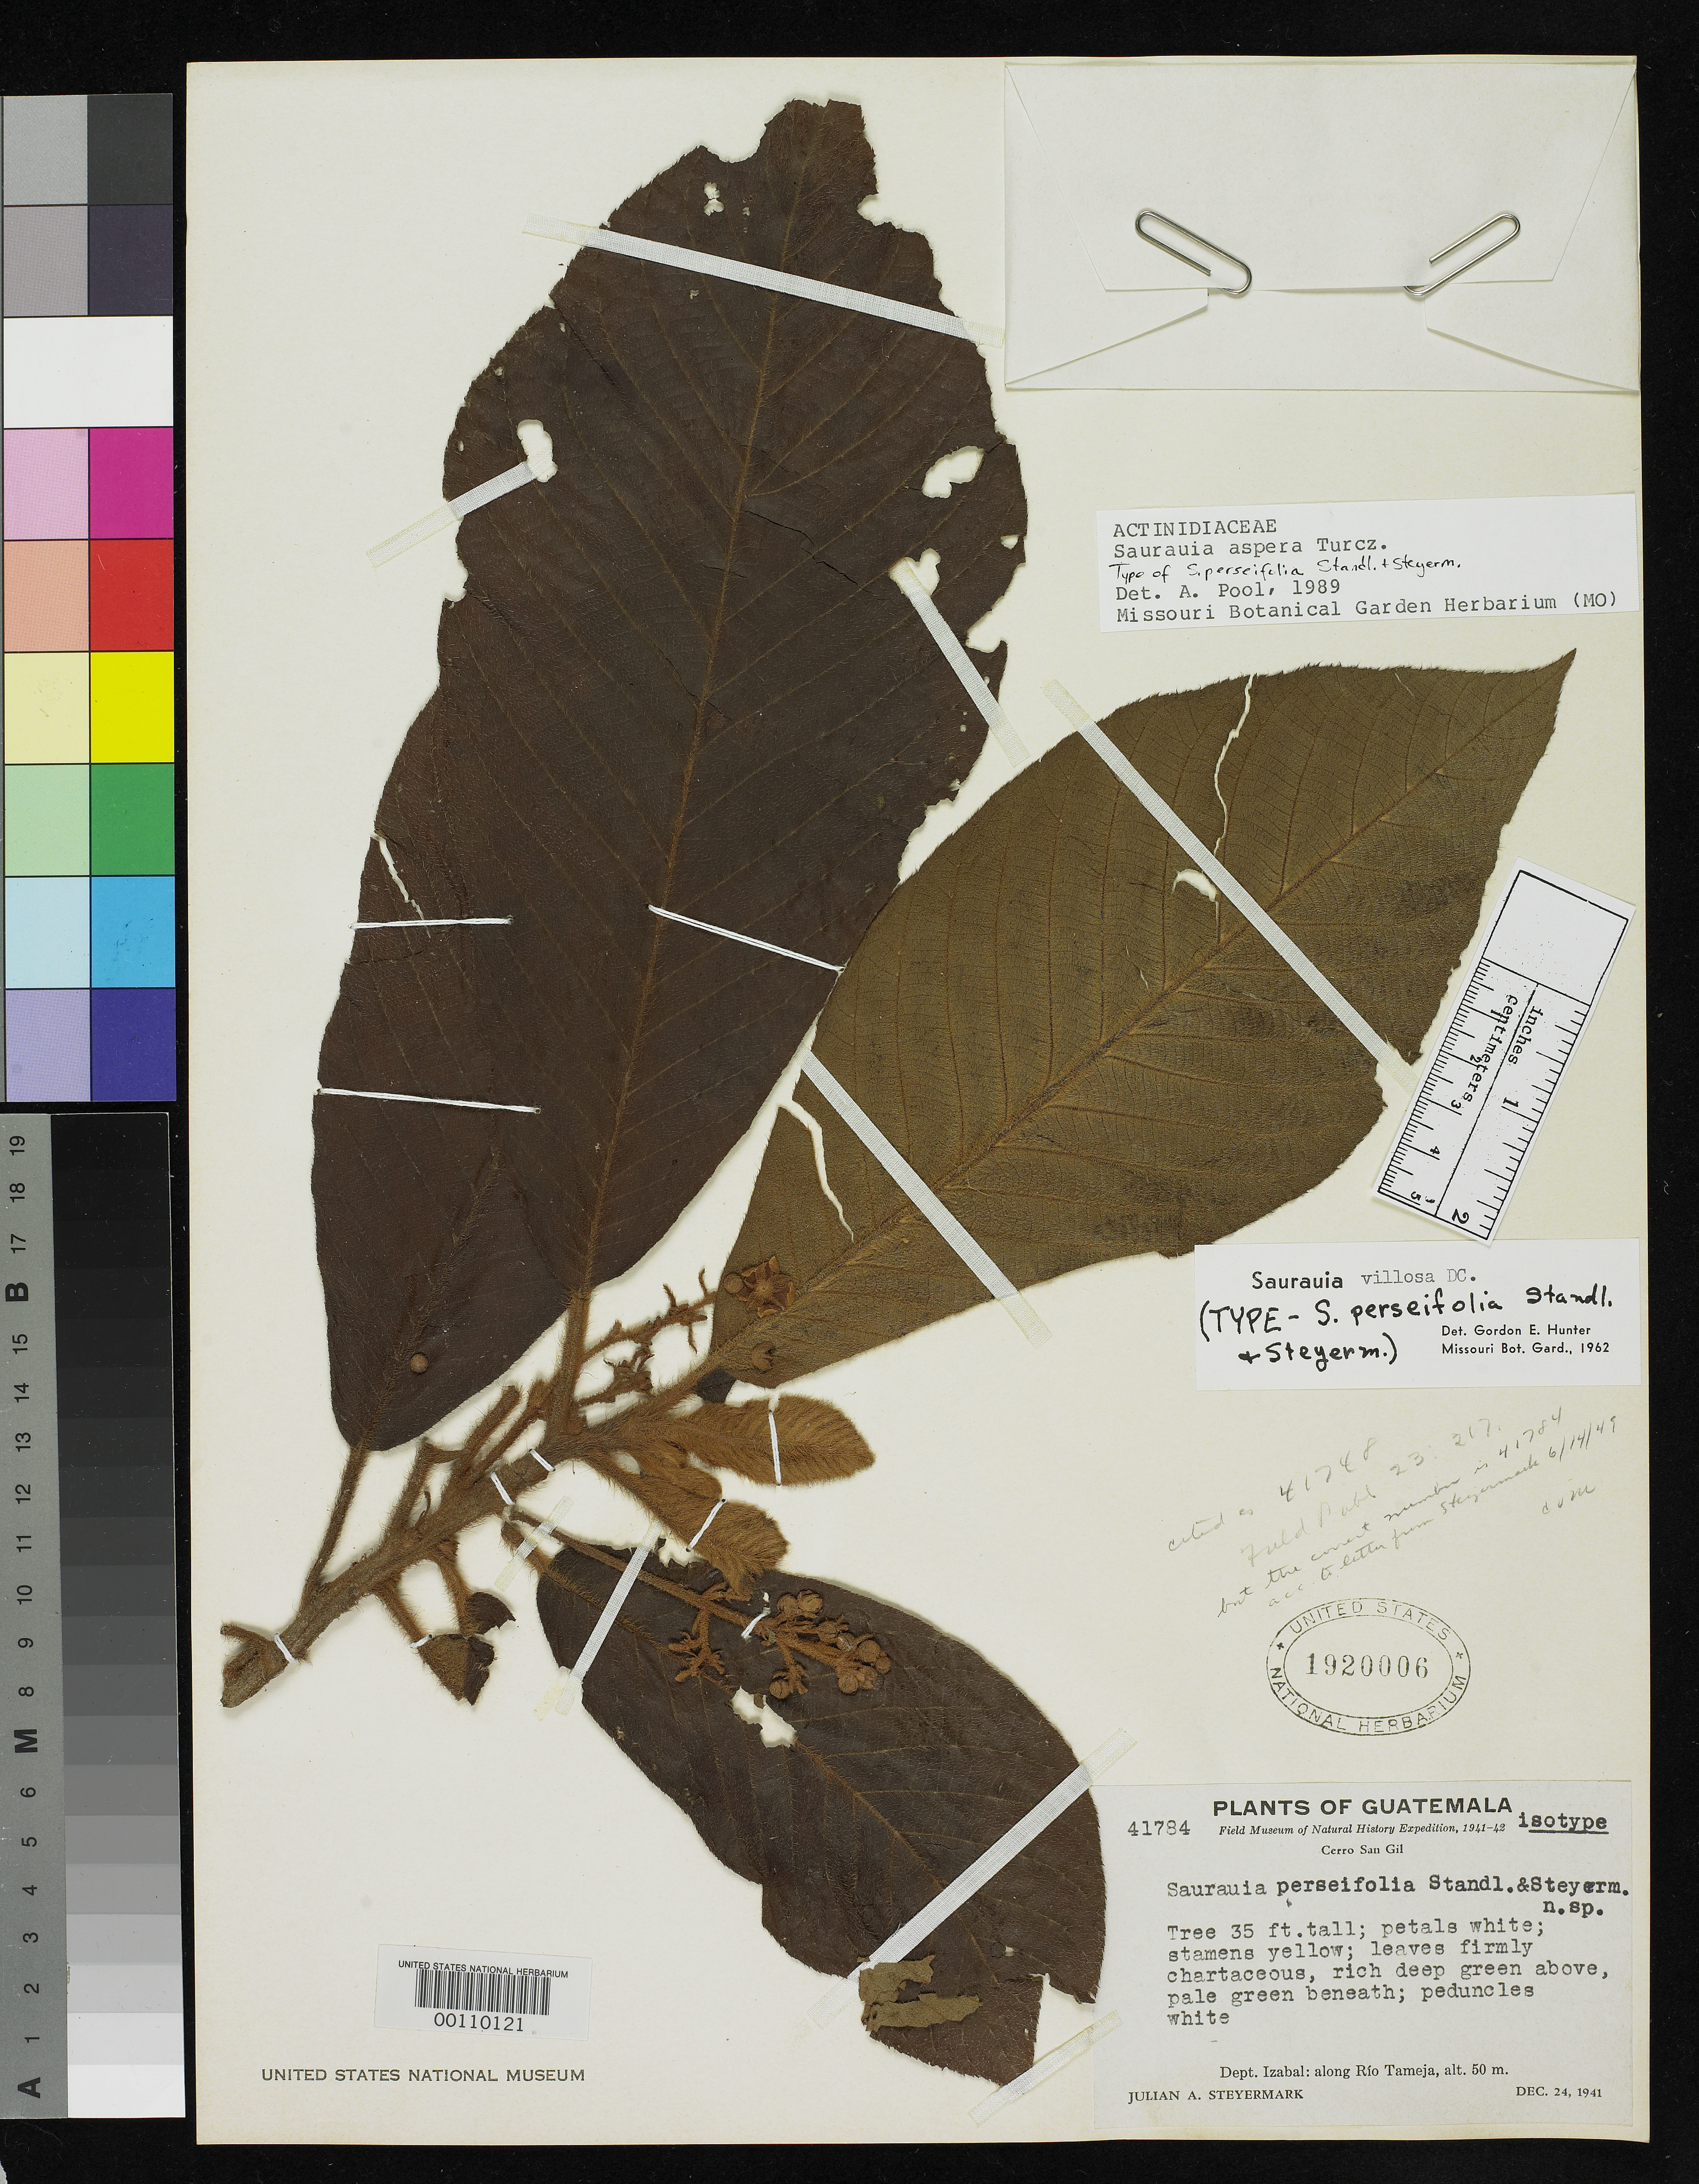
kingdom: Plantae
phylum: Tracheophyta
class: Magnoliopsida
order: Ericales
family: Actinidiaceae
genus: Saurauia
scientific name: Saurauia perseifolia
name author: Standl. & Steyerm.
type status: Isotype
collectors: J. Steyermark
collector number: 41784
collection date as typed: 24 Dec 1941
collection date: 1941-12-24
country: Guatemala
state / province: Izabal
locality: Along Rio Tameja, Cerro San Gil.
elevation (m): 50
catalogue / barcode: US 1920006